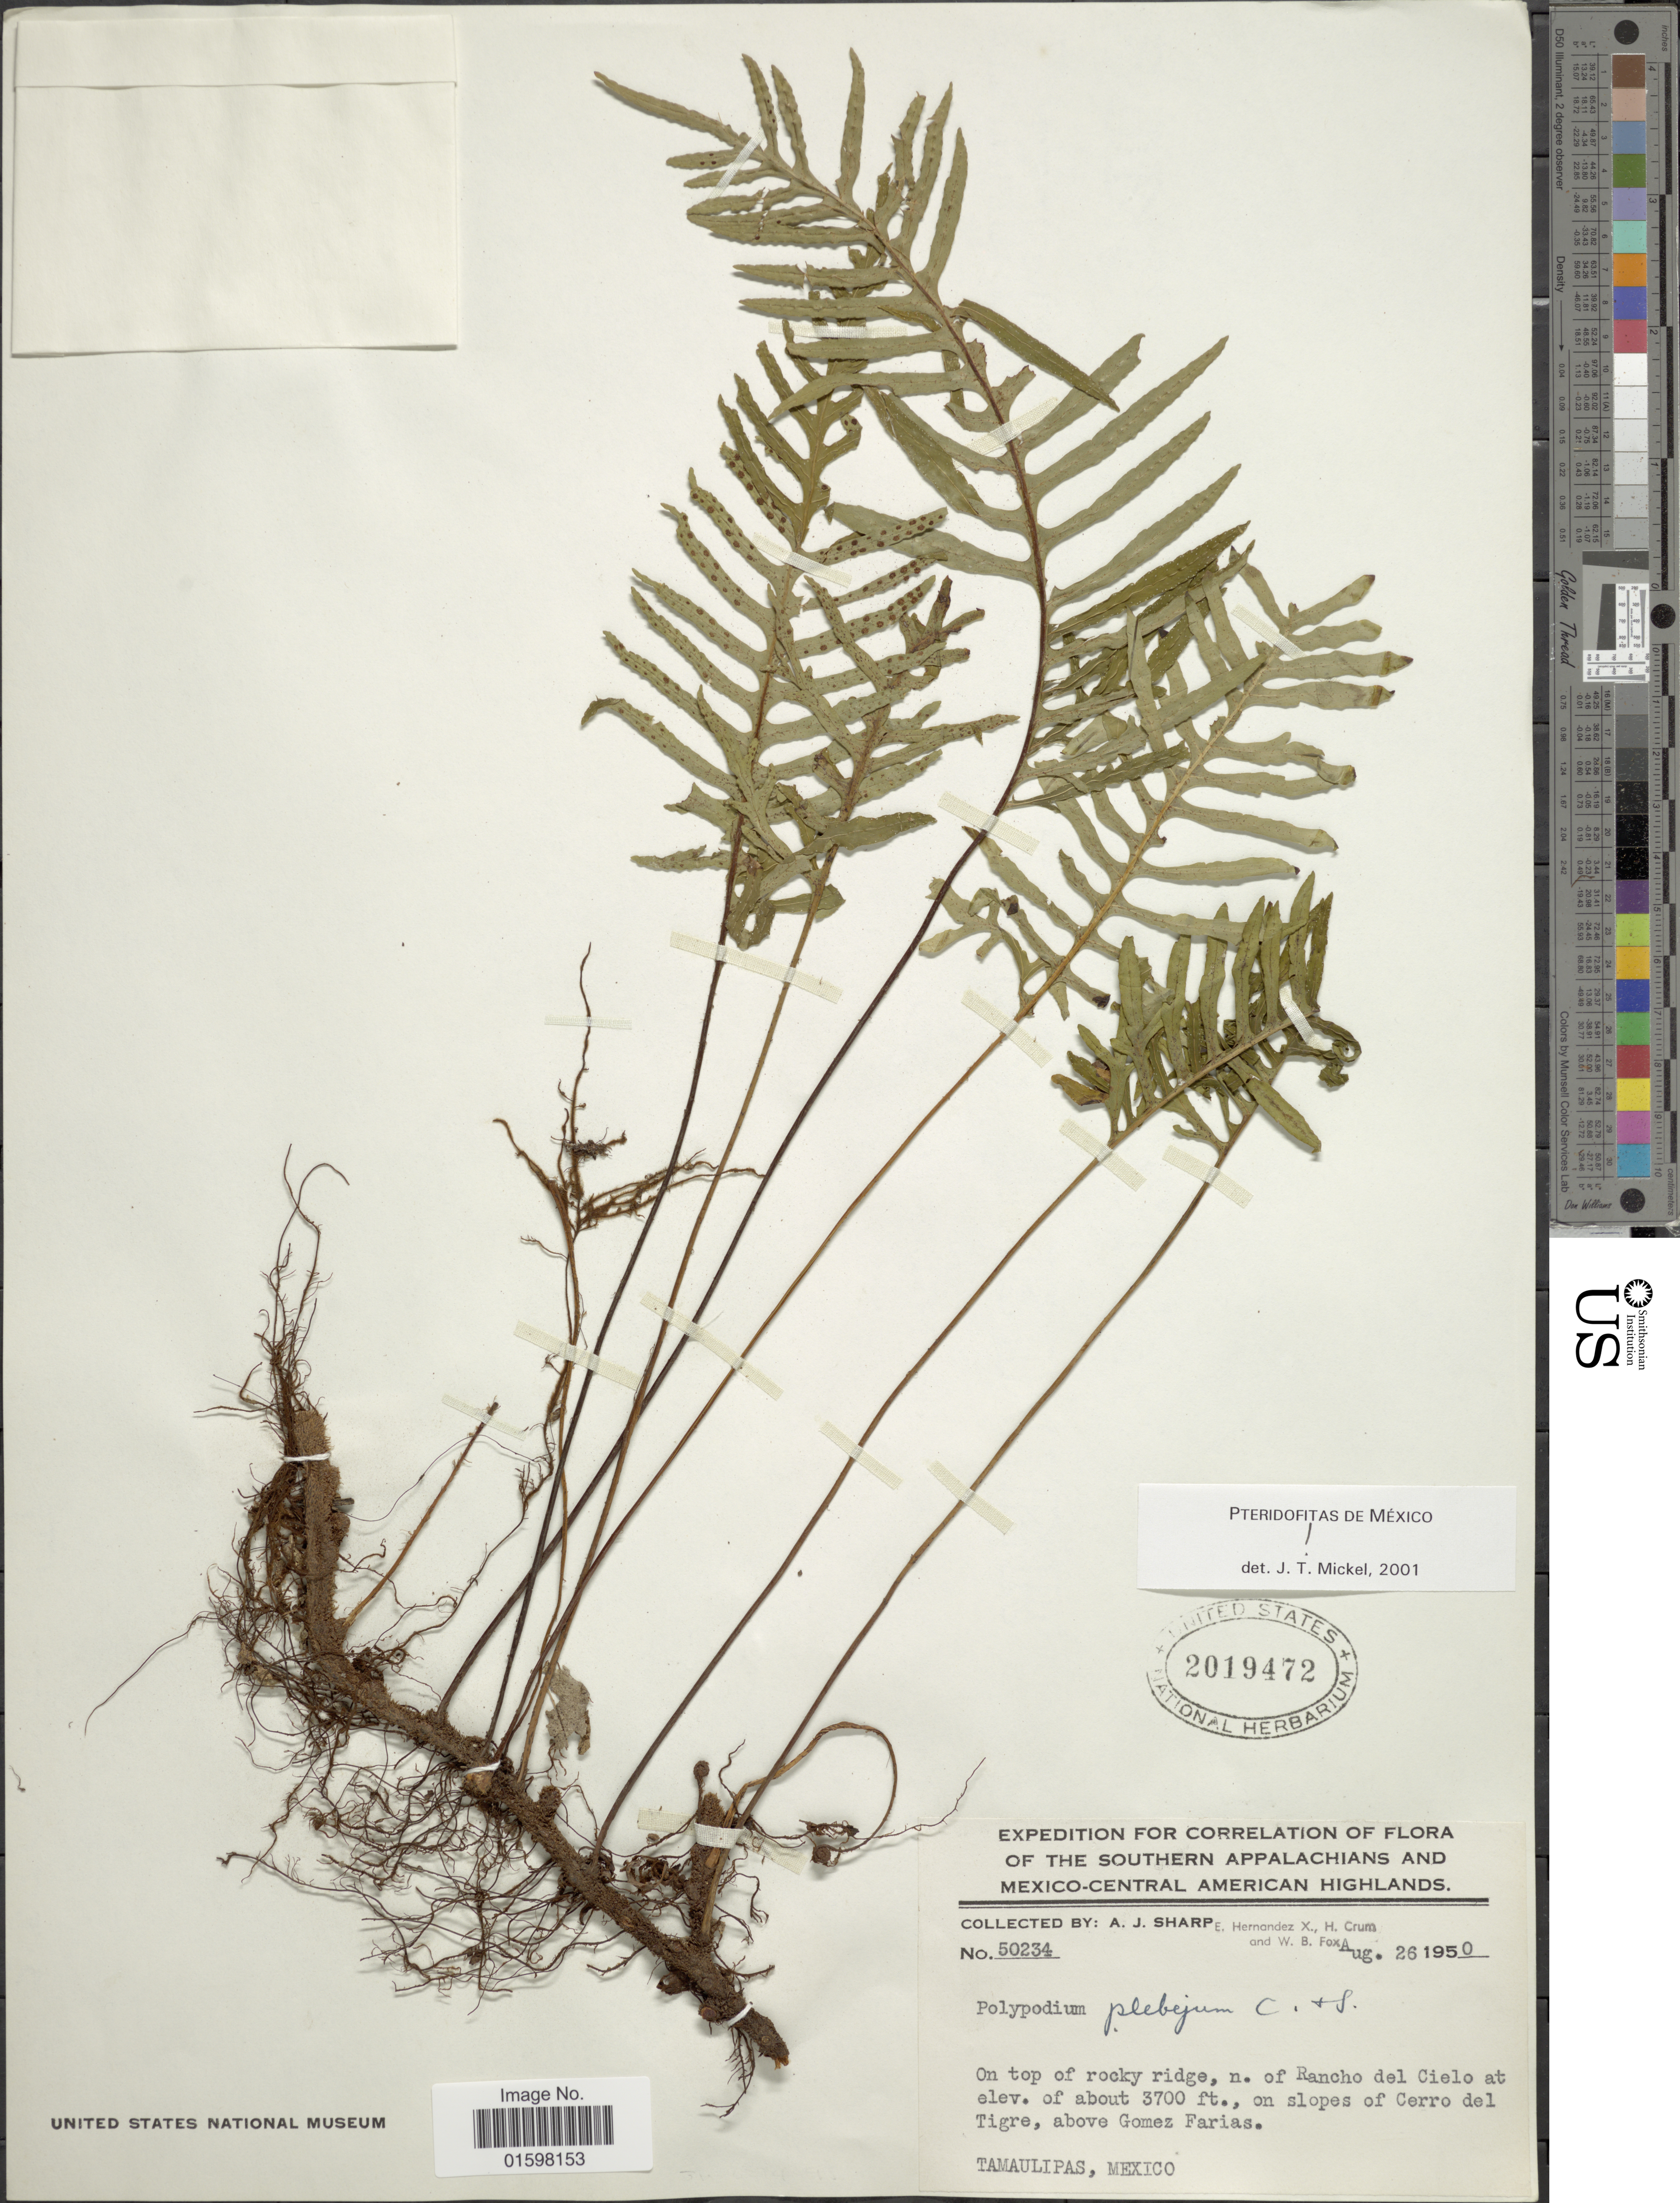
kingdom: Plantae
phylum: Tracheophyta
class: Polypodiopsida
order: Polypodiales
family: Polypodiaceae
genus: Pleopeltis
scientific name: Pleopeltis plebeia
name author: (Schltdl. ex Cham.) A.R. Sm. & Tejero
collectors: A. J. Sharp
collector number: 50234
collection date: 1950-08-26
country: Mexico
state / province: Tamaulipas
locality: On top of rocky ridge, n. of Rancho del Cielo , on slopes of cerro del Tigre, above Gomez Farias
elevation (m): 1128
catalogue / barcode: US 2019472